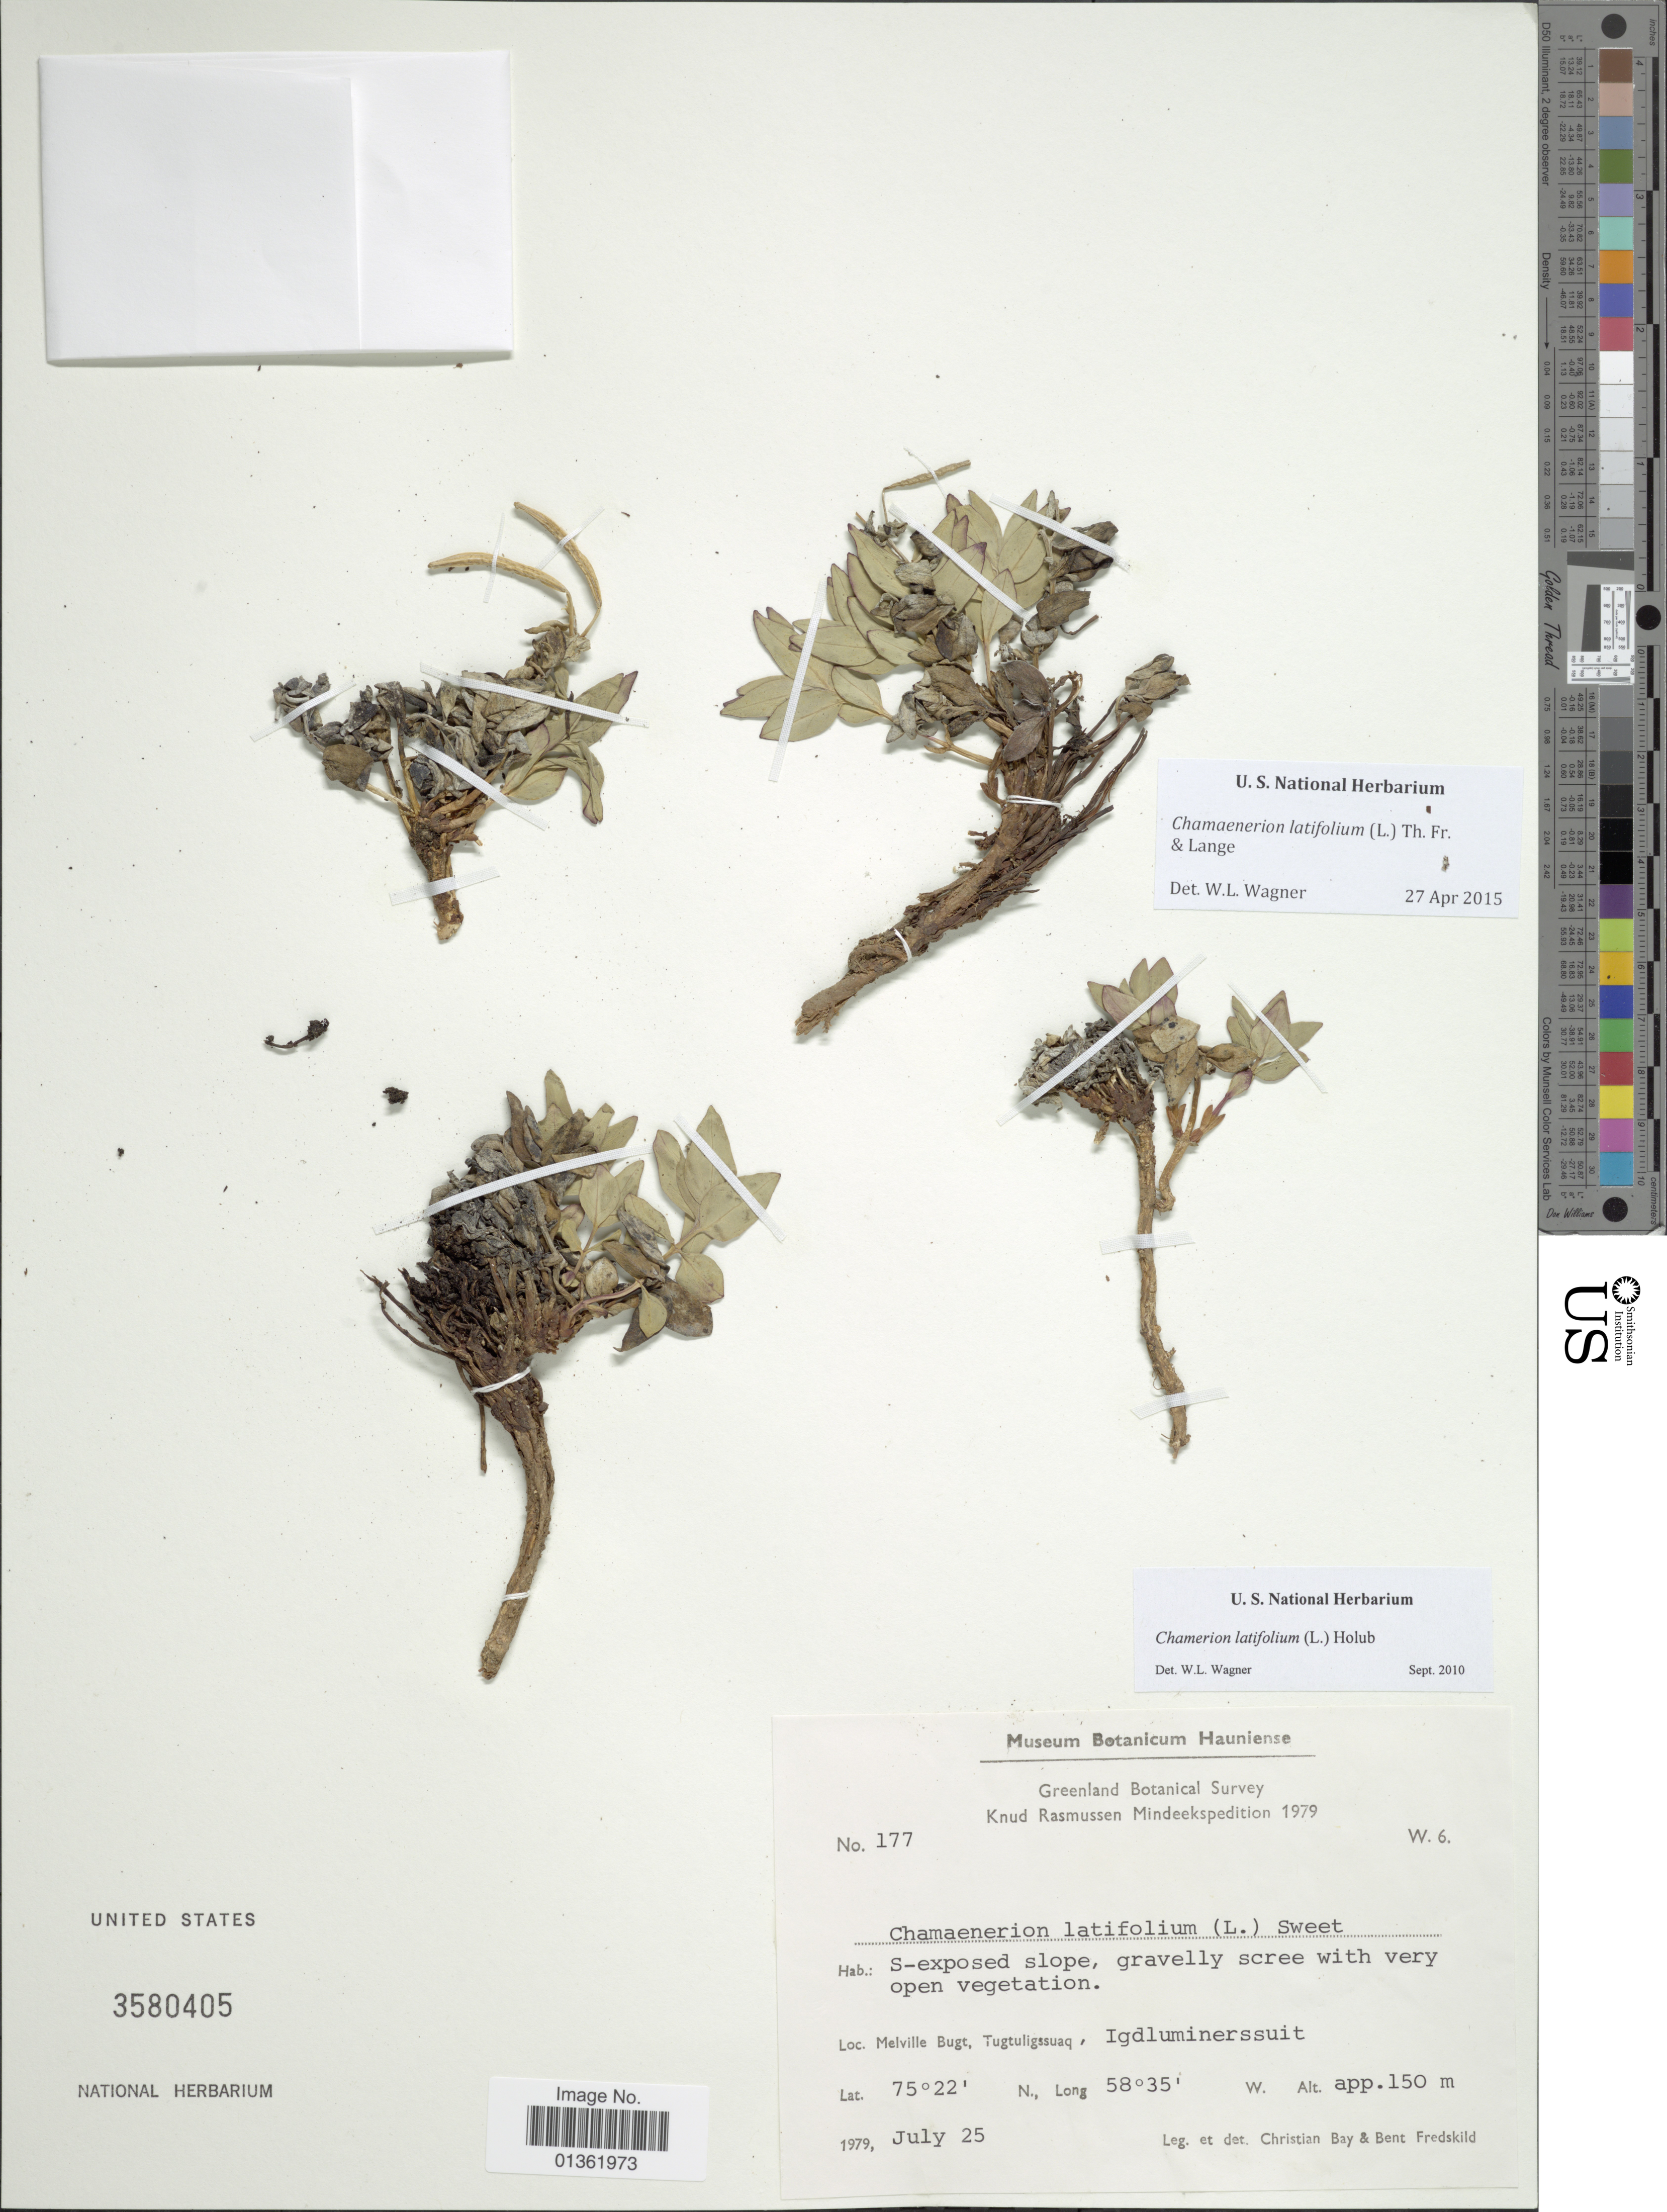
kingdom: Plantae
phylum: Tracheophyta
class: Magnoliopsida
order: Myrtales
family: Onagraceae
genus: Chamaenerion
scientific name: Chamaenerion latifolium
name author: (L.) Th. Fr. & Lange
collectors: C. Bay & B. Fredskild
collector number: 177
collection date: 1979-07-25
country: Greenland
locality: Melville Bugt, Tugtuligssuaq, Igdluminerssuit.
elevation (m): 150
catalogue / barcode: US 3580405